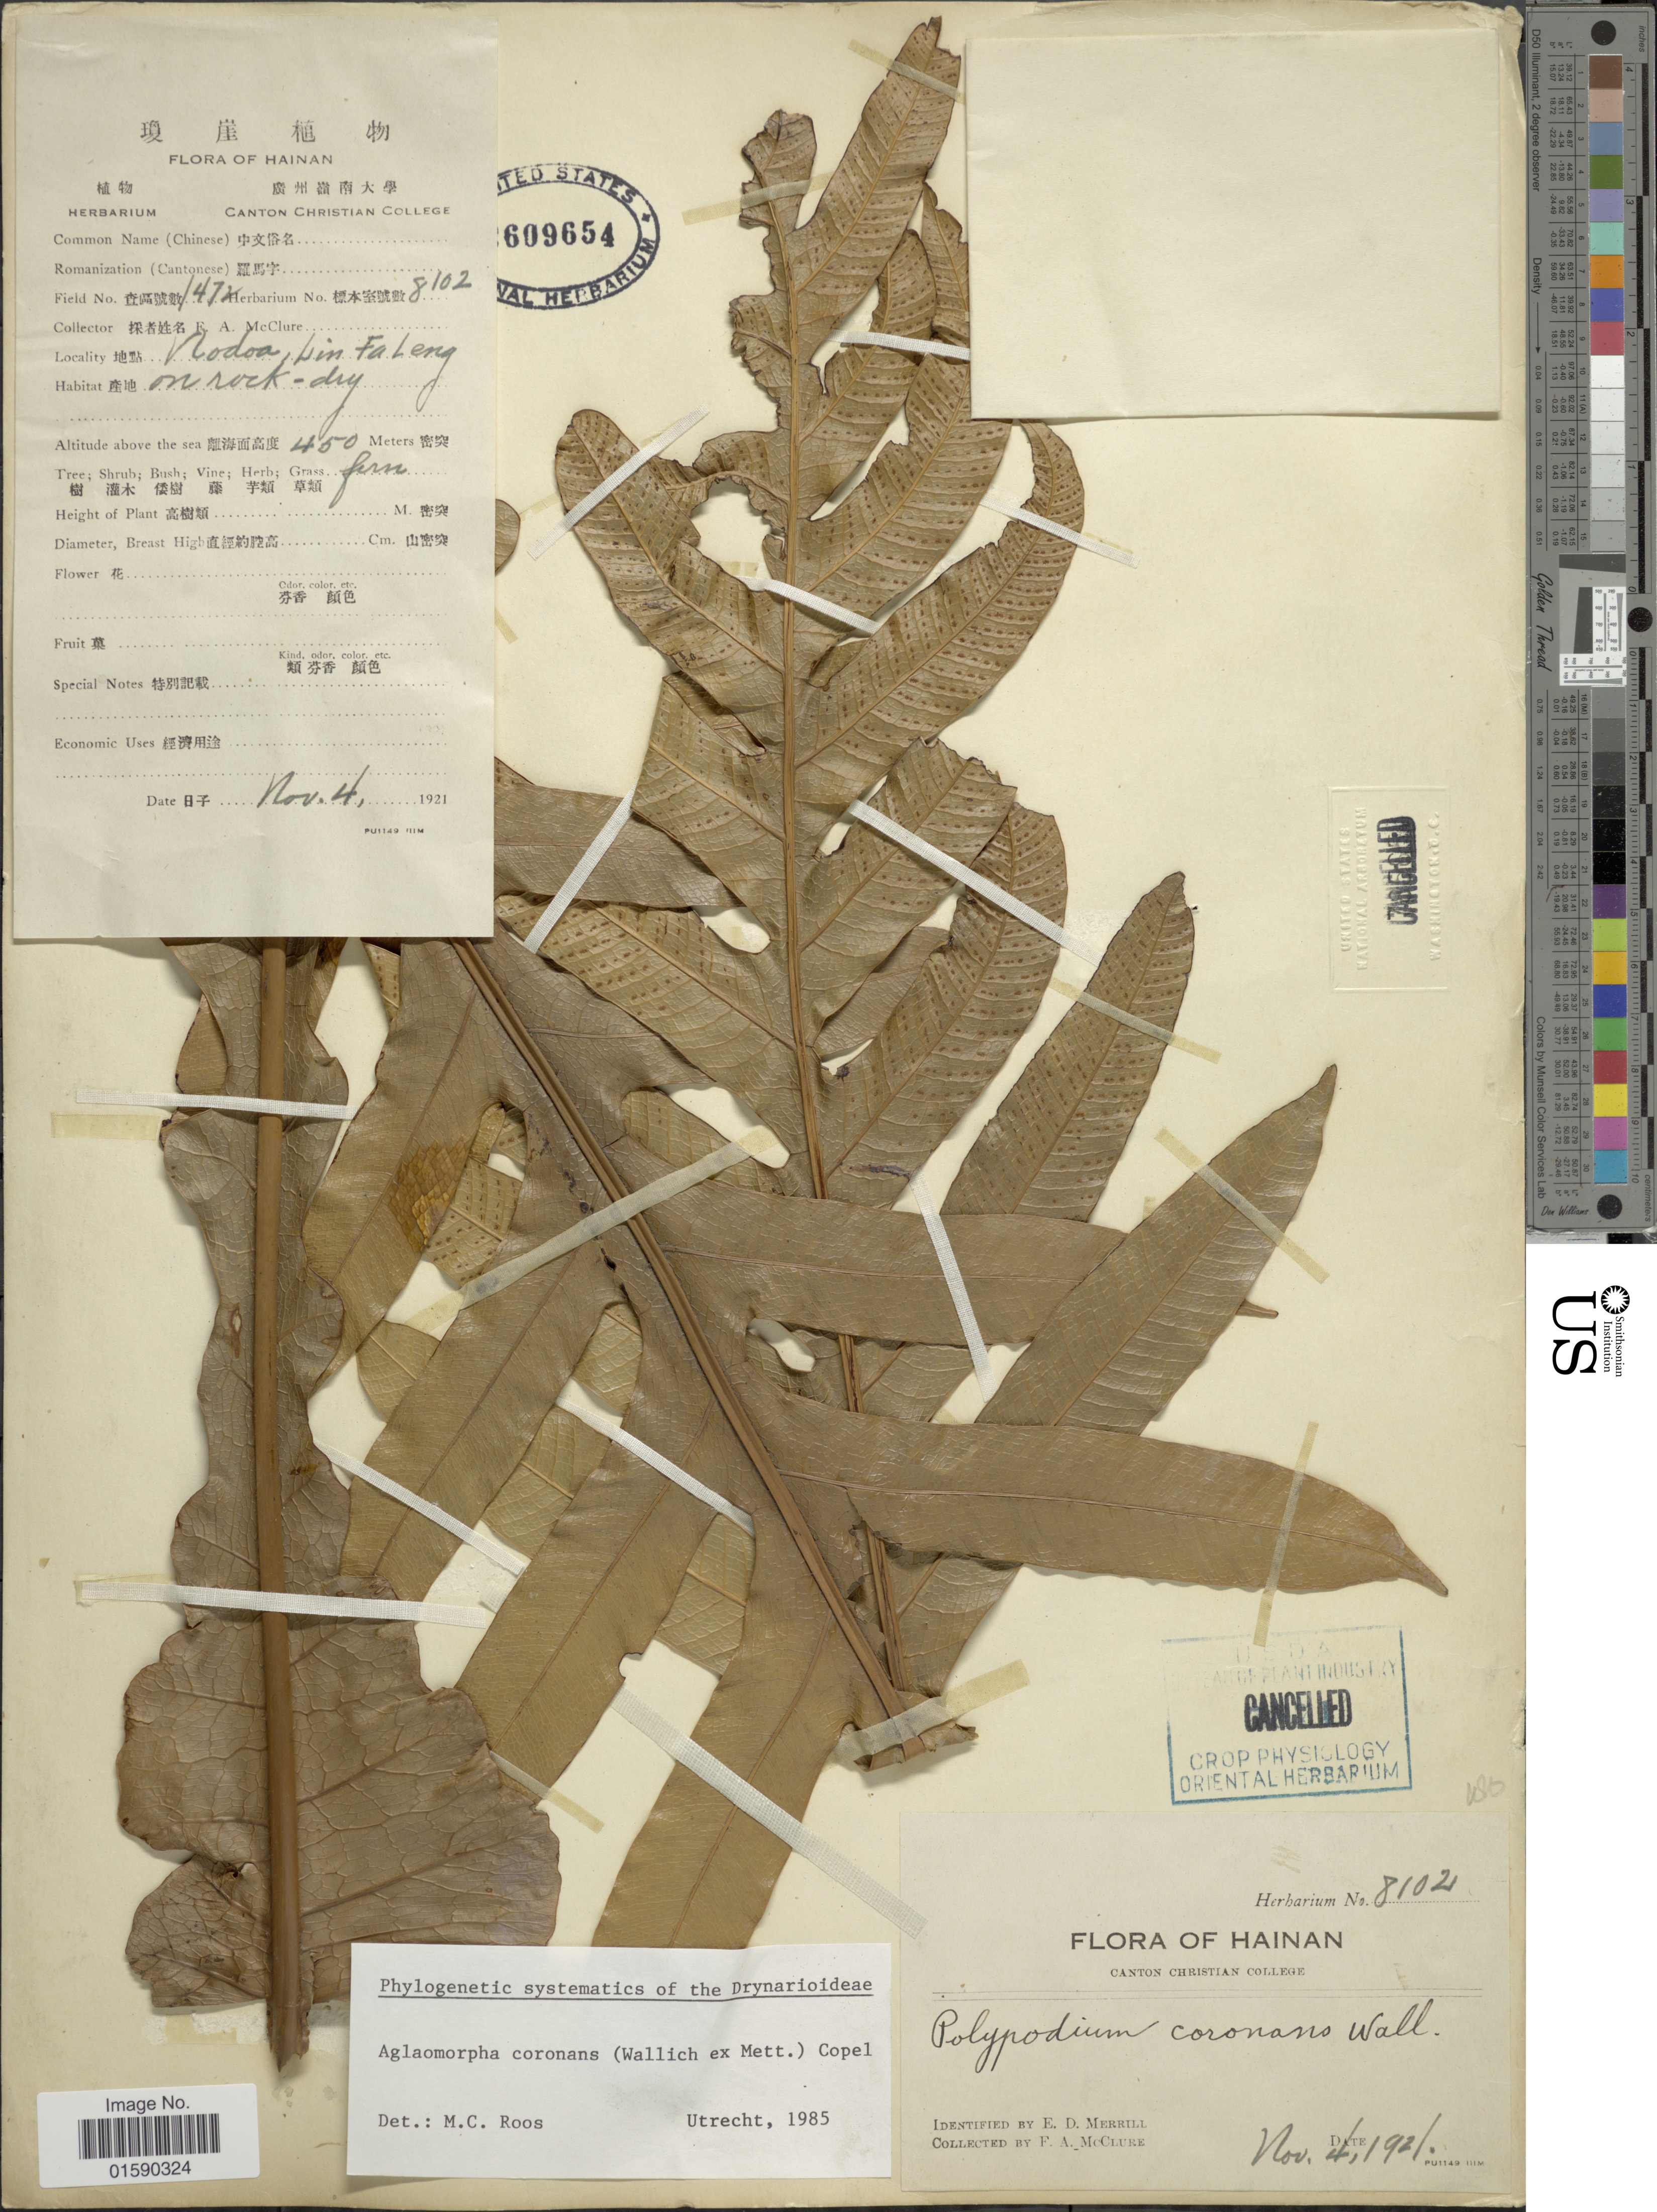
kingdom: Plantae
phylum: Tracheophyta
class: Polypodiopsida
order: Polypodiales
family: Polypodiaceae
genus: Aglaomorpha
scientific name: Aglaomorpha coronans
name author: (Wall. ex Mett.) Copel.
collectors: F. A. McClure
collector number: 1472/8102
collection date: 1921-11-04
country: China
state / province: Hainan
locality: Hainan, Nodoa Lin Fa Leng.